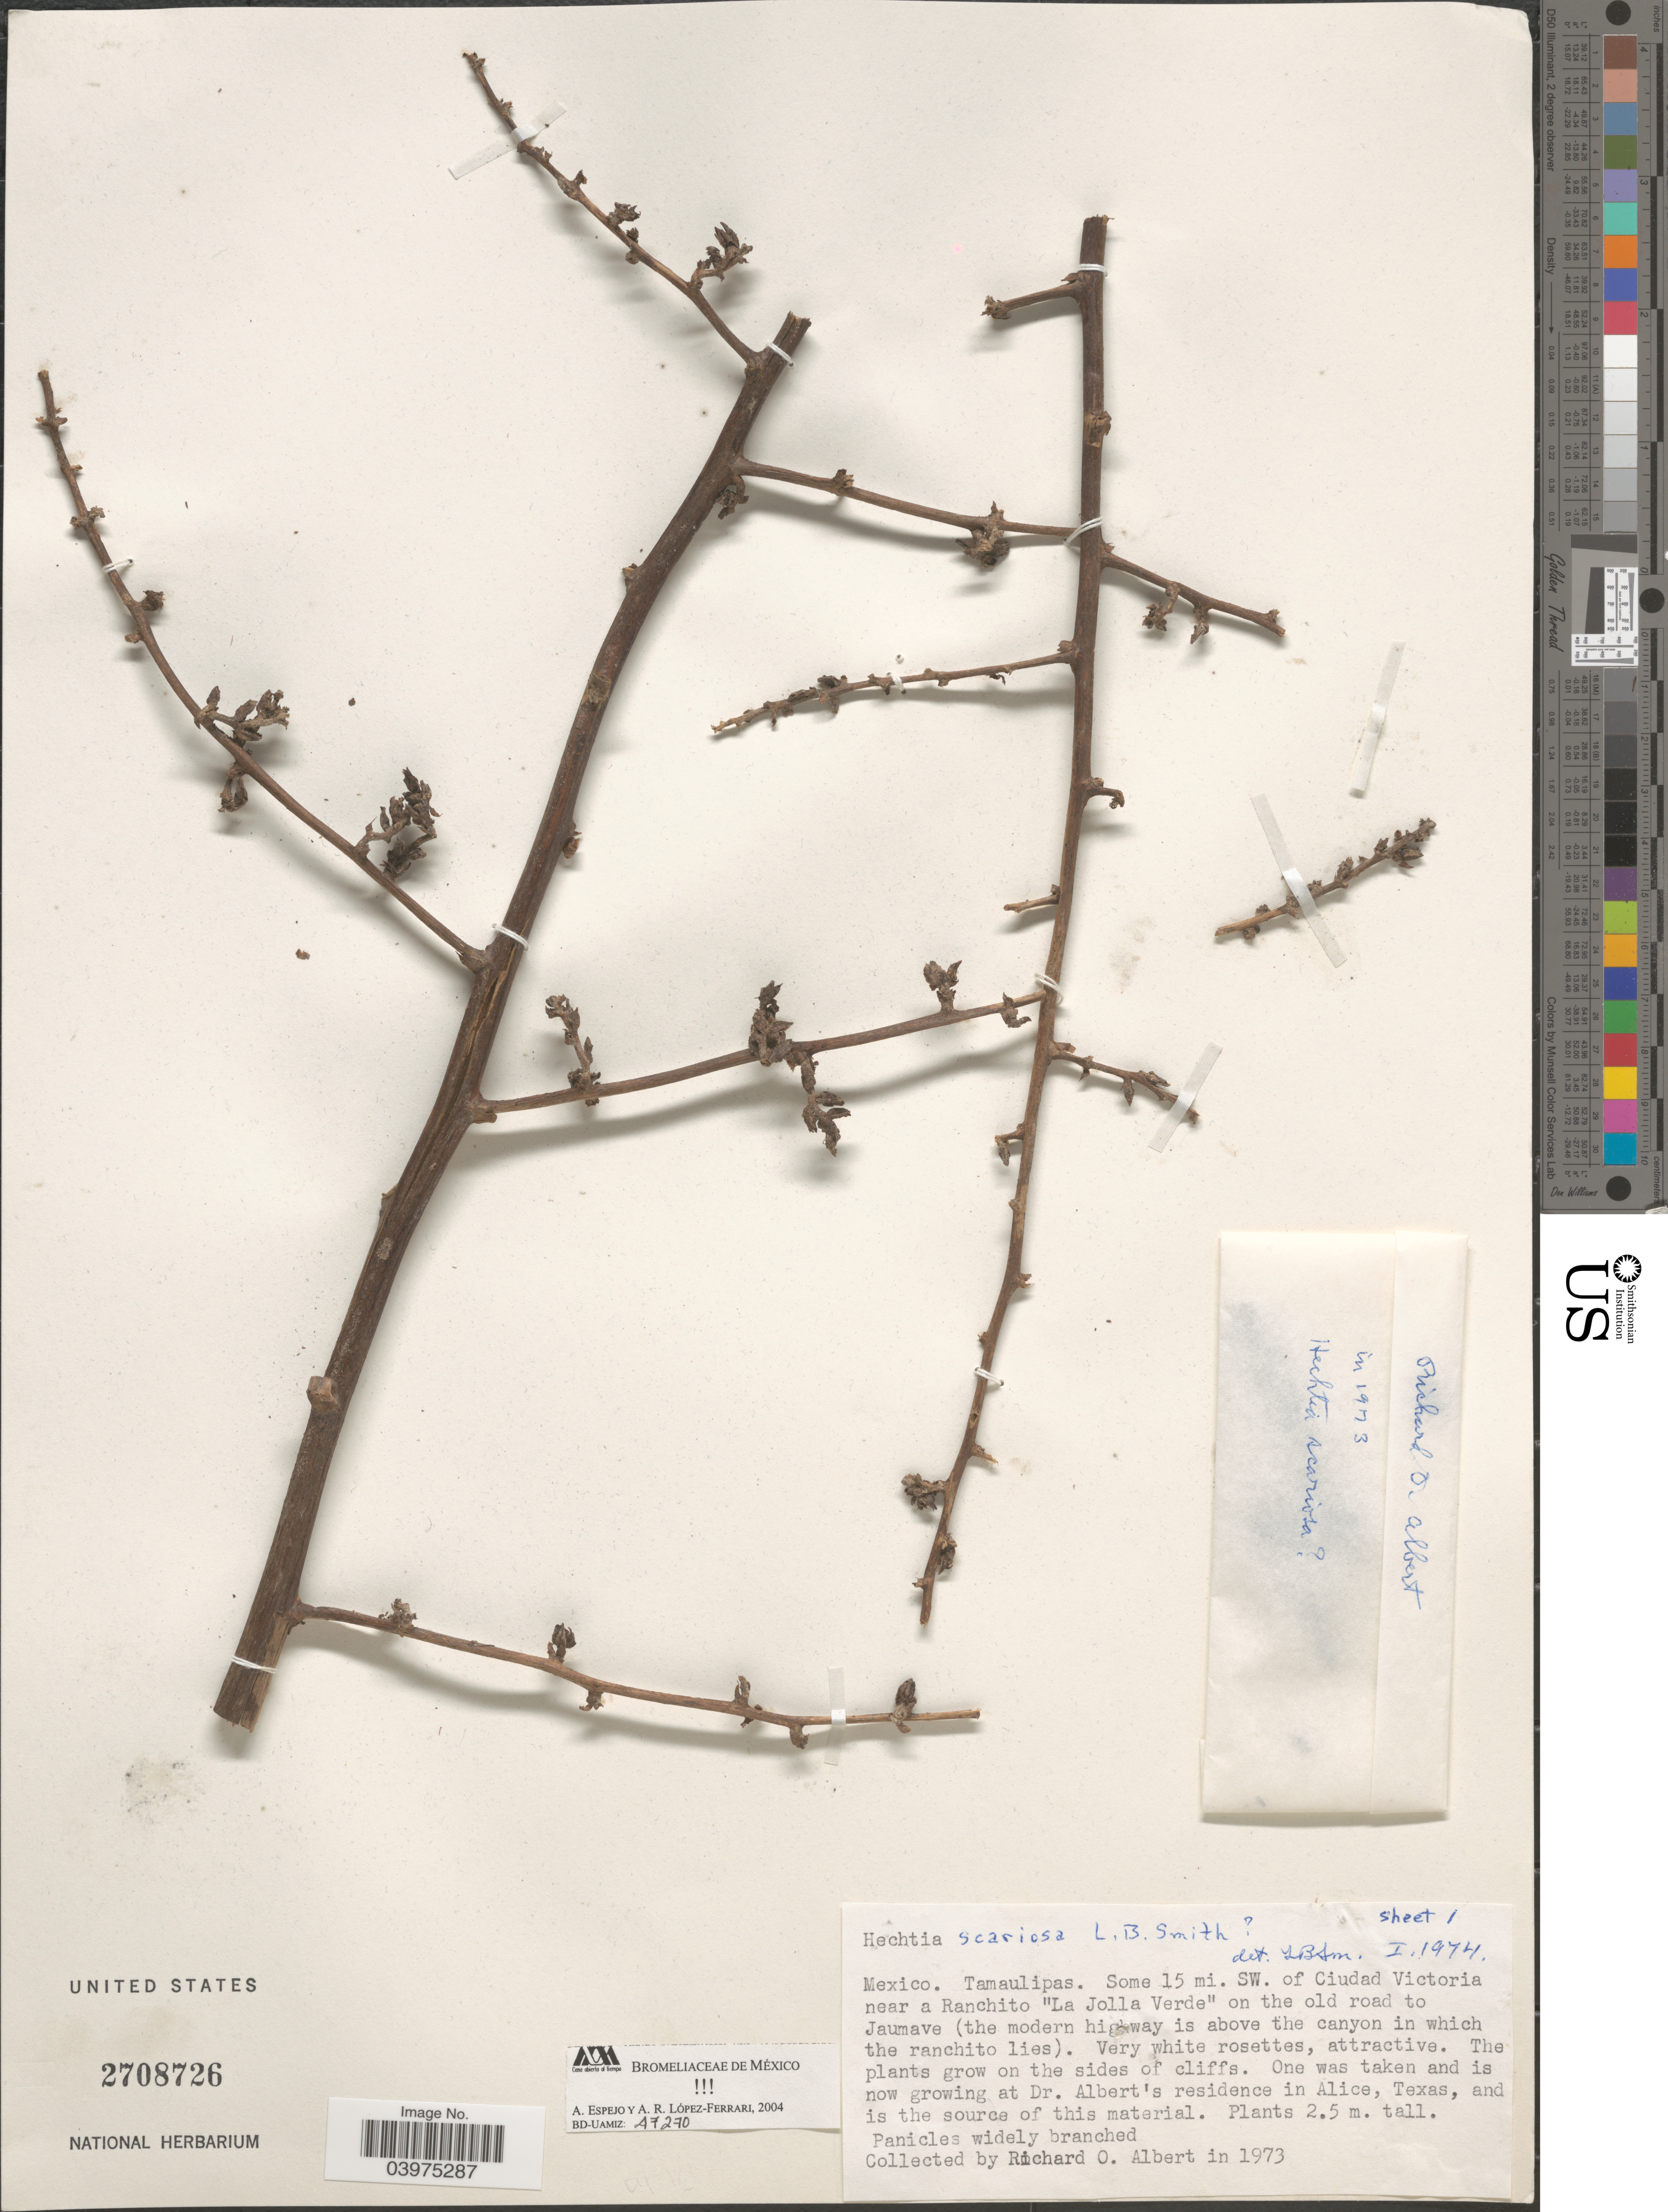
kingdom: Plantae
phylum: Tracheophyta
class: Liliopsida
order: Poales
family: Bromeliaceae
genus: Hechtia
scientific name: Hechtia scariosa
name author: L.B. Sm.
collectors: R. O. Albert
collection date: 1973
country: United States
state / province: Texas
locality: Growing at Dr. Albert's residence in Alice.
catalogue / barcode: US 2708726